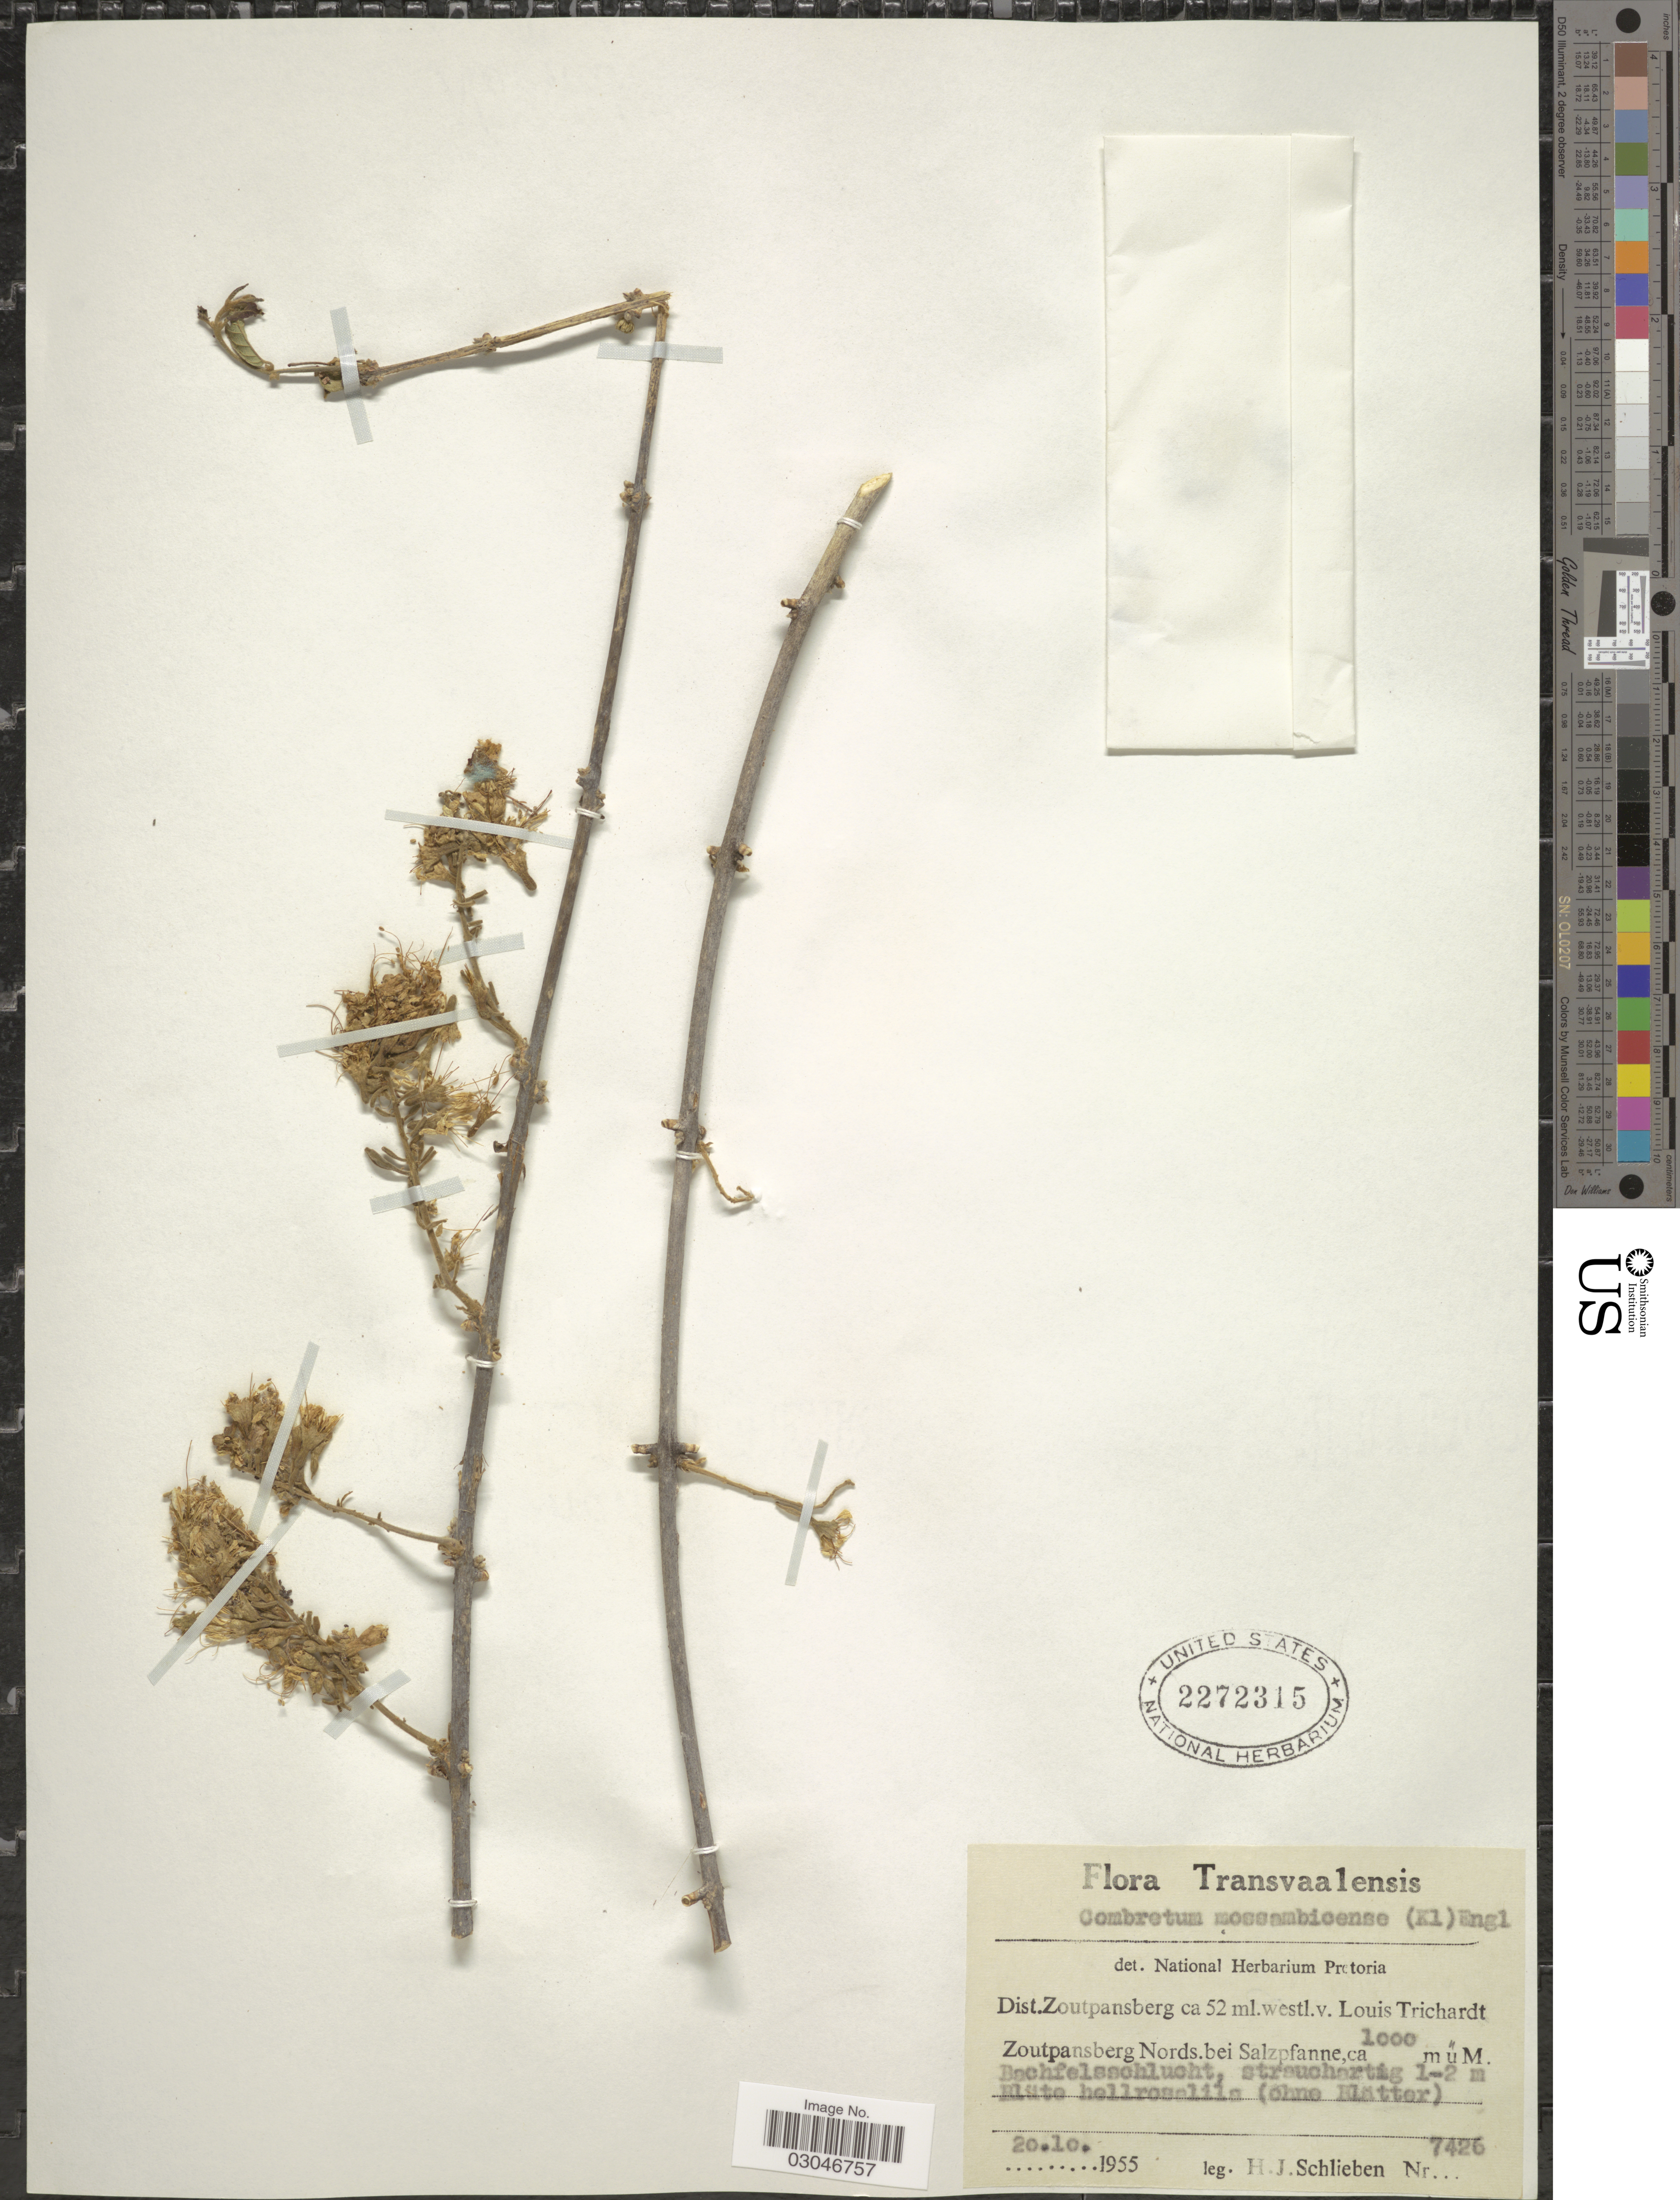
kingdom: Plantae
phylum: Tracheophyta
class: Magnoliopsida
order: Myrtales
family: Combretaceae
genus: Combretum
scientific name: Combretum mossambicense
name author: (Klotzsch) Engl.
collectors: H. J. Schlieben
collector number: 7426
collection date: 1955-10-20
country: South Africa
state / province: Limpopo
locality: Transvaalensis. Dist. Zoutpansberg ca 52 ml. westl. v. Louis Trichardt Zoutpansberg Nords. bei Salzpfanne.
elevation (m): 1000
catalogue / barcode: US 2272315